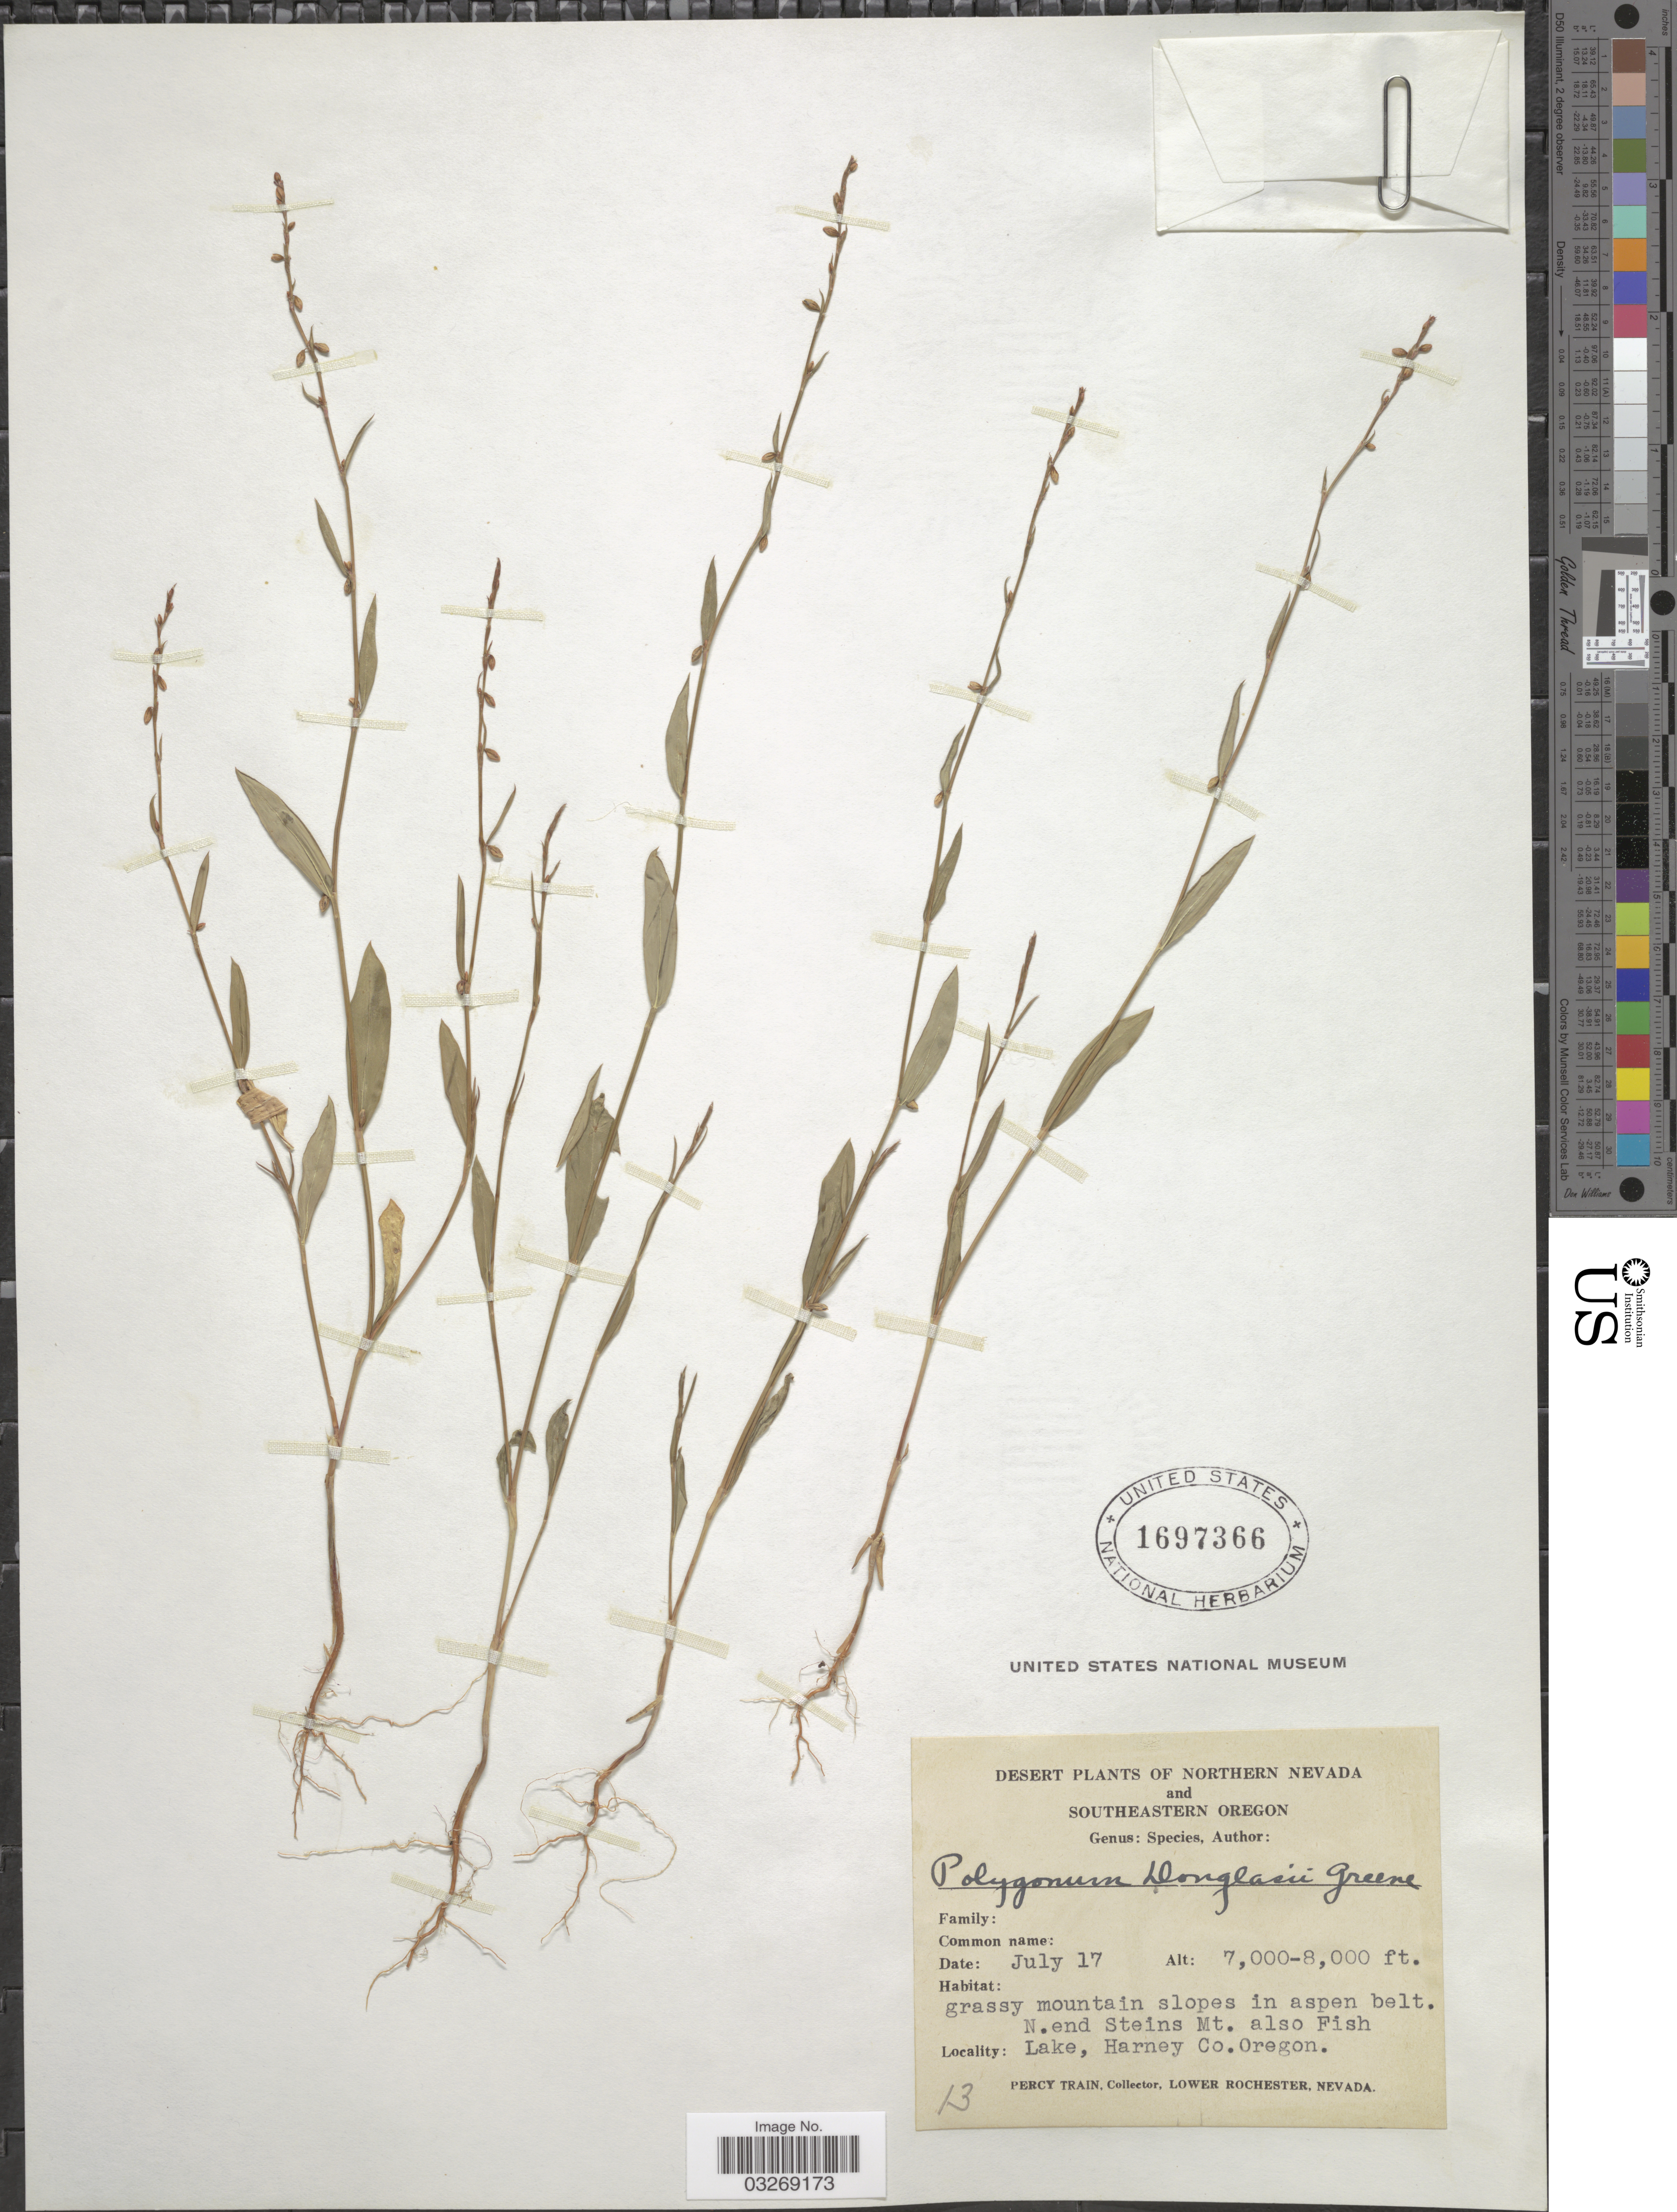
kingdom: Plantae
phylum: Tracheophyta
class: Magnoliopsida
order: Caryophyllales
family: Polygonaceae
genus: Polygonum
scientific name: Polygonum douglasii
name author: Greene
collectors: P. Train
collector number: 13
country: United States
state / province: Oregon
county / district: Harney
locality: Southeastern Oregon. Grassy mountain slopes in aspen belt. N. end Steins Mt. also Fish Lake, Harney Co.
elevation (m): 2134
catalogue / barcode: US 1697366